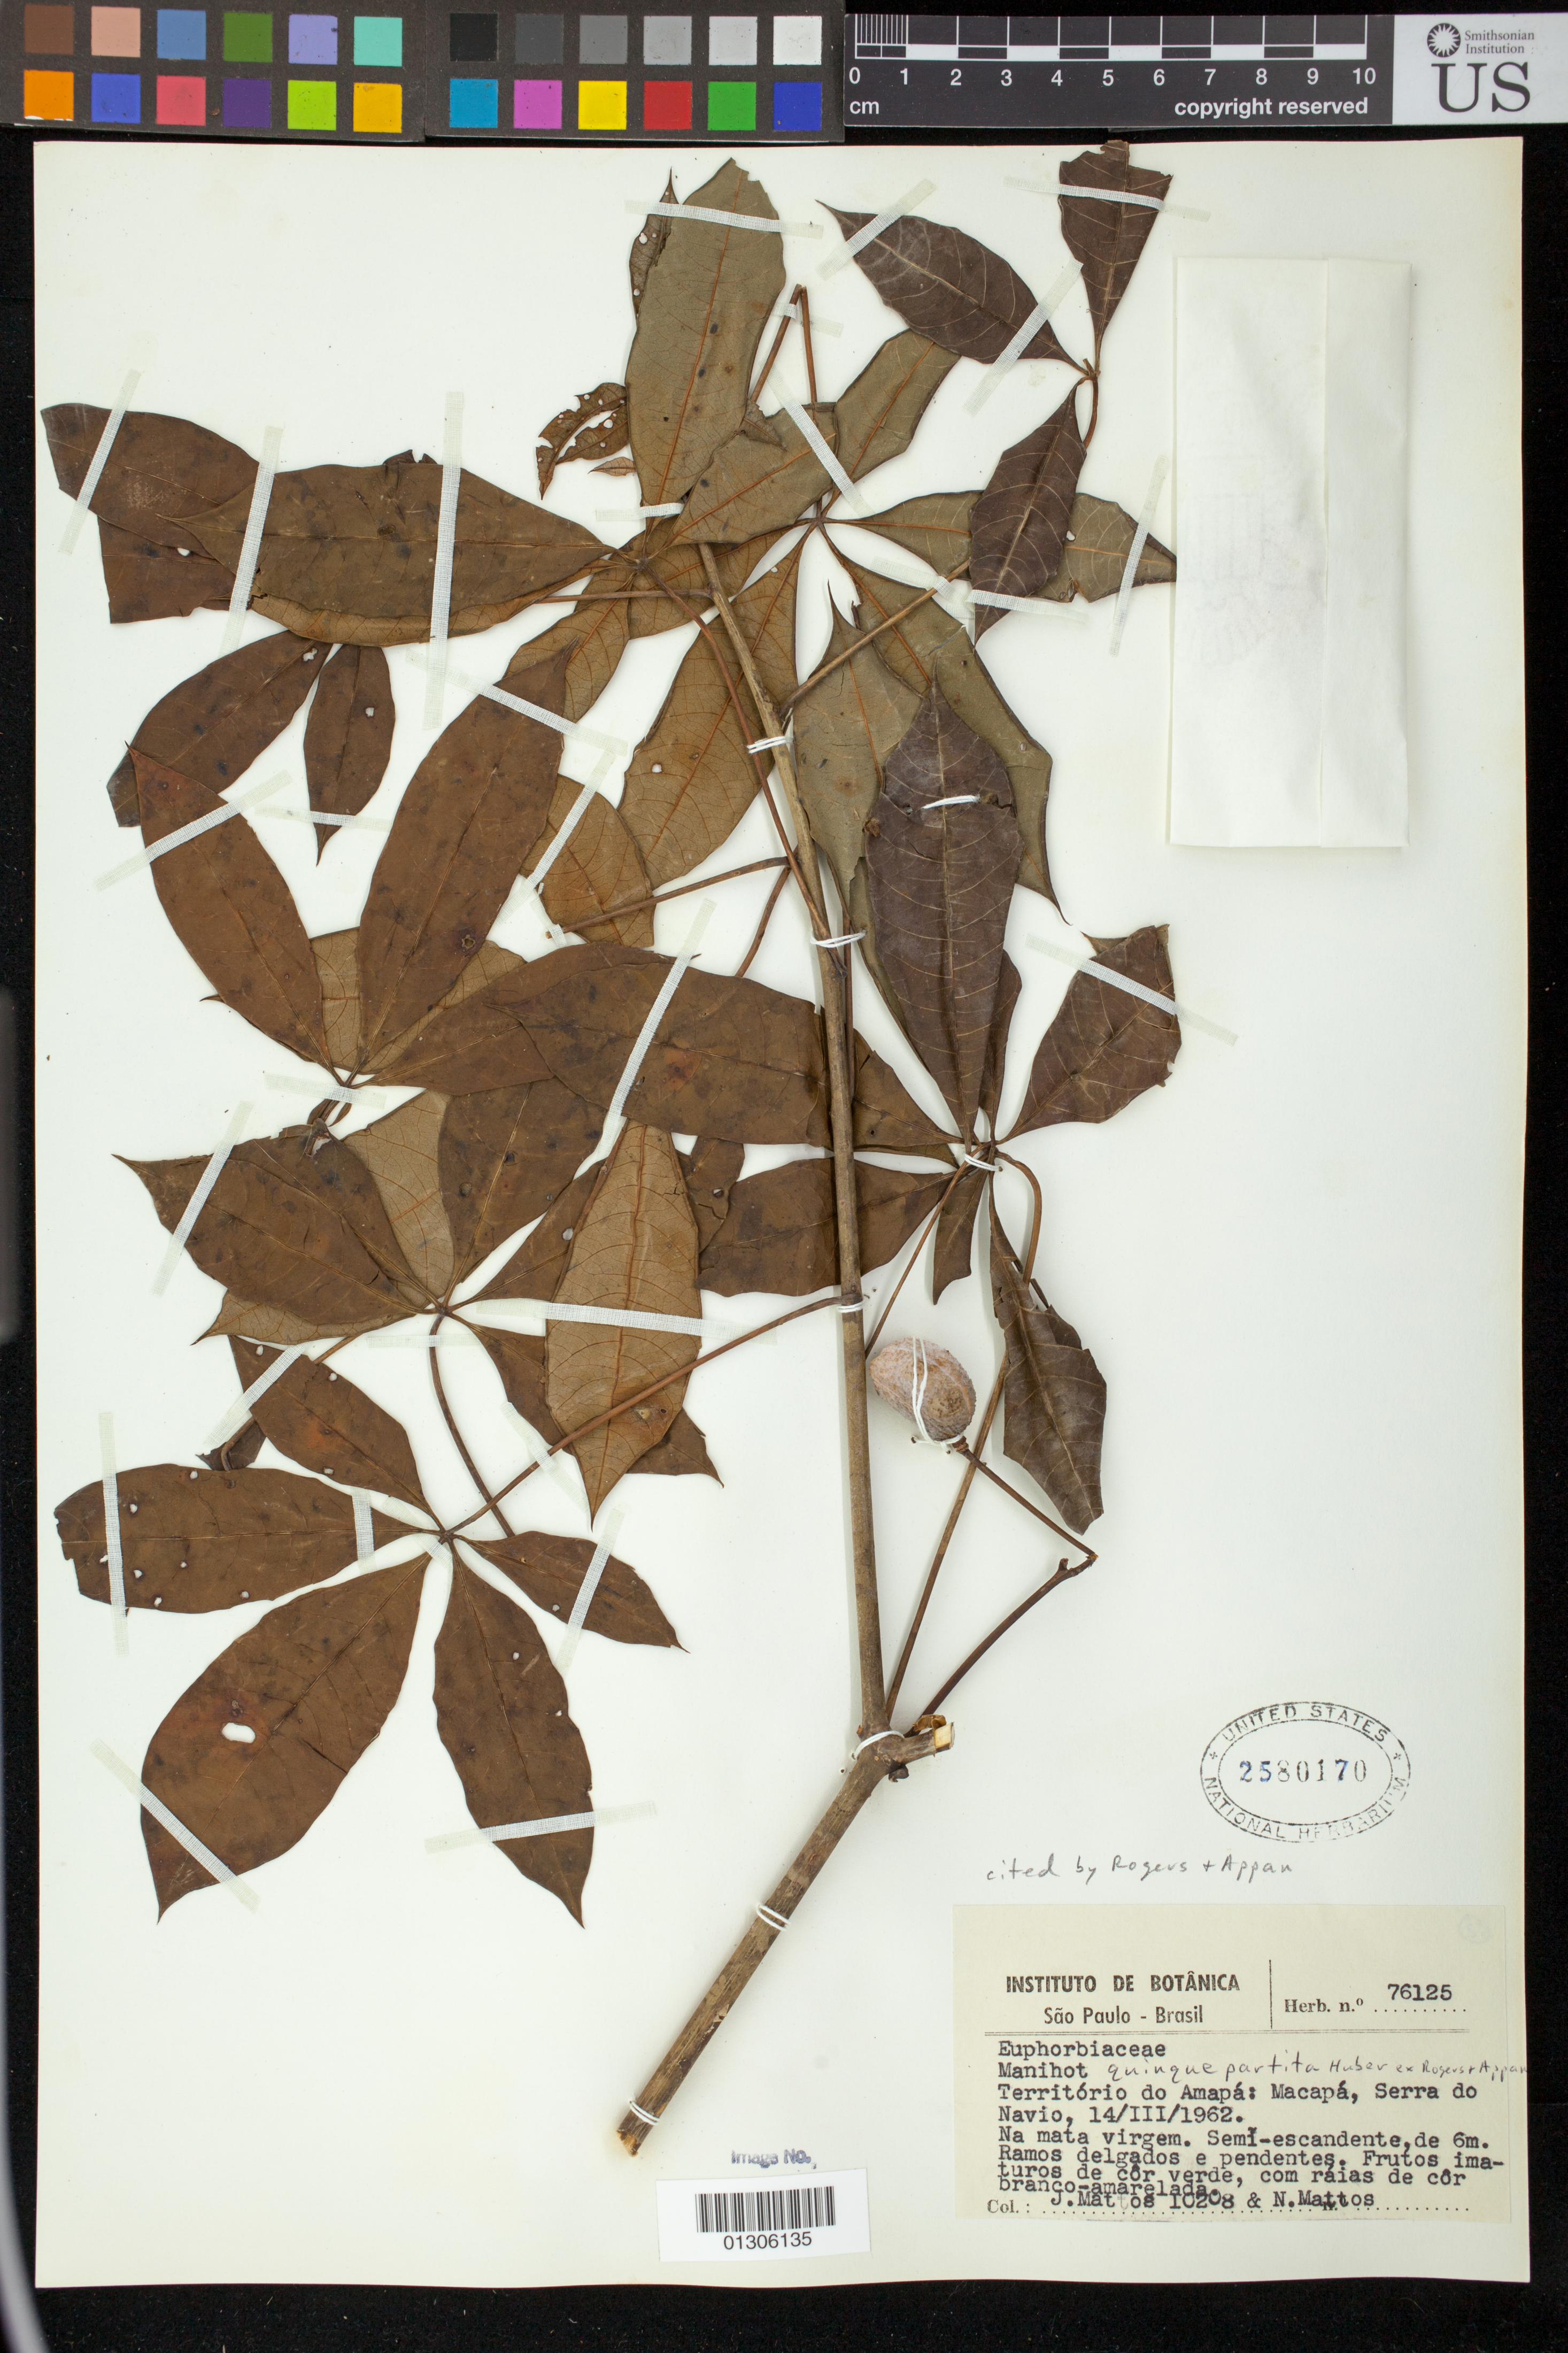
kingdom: Plantae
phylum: Tracheophyta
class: Magnoliopsida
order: Malpighiales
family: Euphorbiaceae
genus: Manihot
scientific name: Manihot quinquepartita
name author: Huber ex D.J. Rogers & Appan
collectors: J. R. de Mattos & N. F. Mattos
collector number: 10208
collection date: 1962-03-14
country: Brazil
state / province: Amapá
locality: Macapa, Serra do Navio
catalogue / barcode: US 2580170